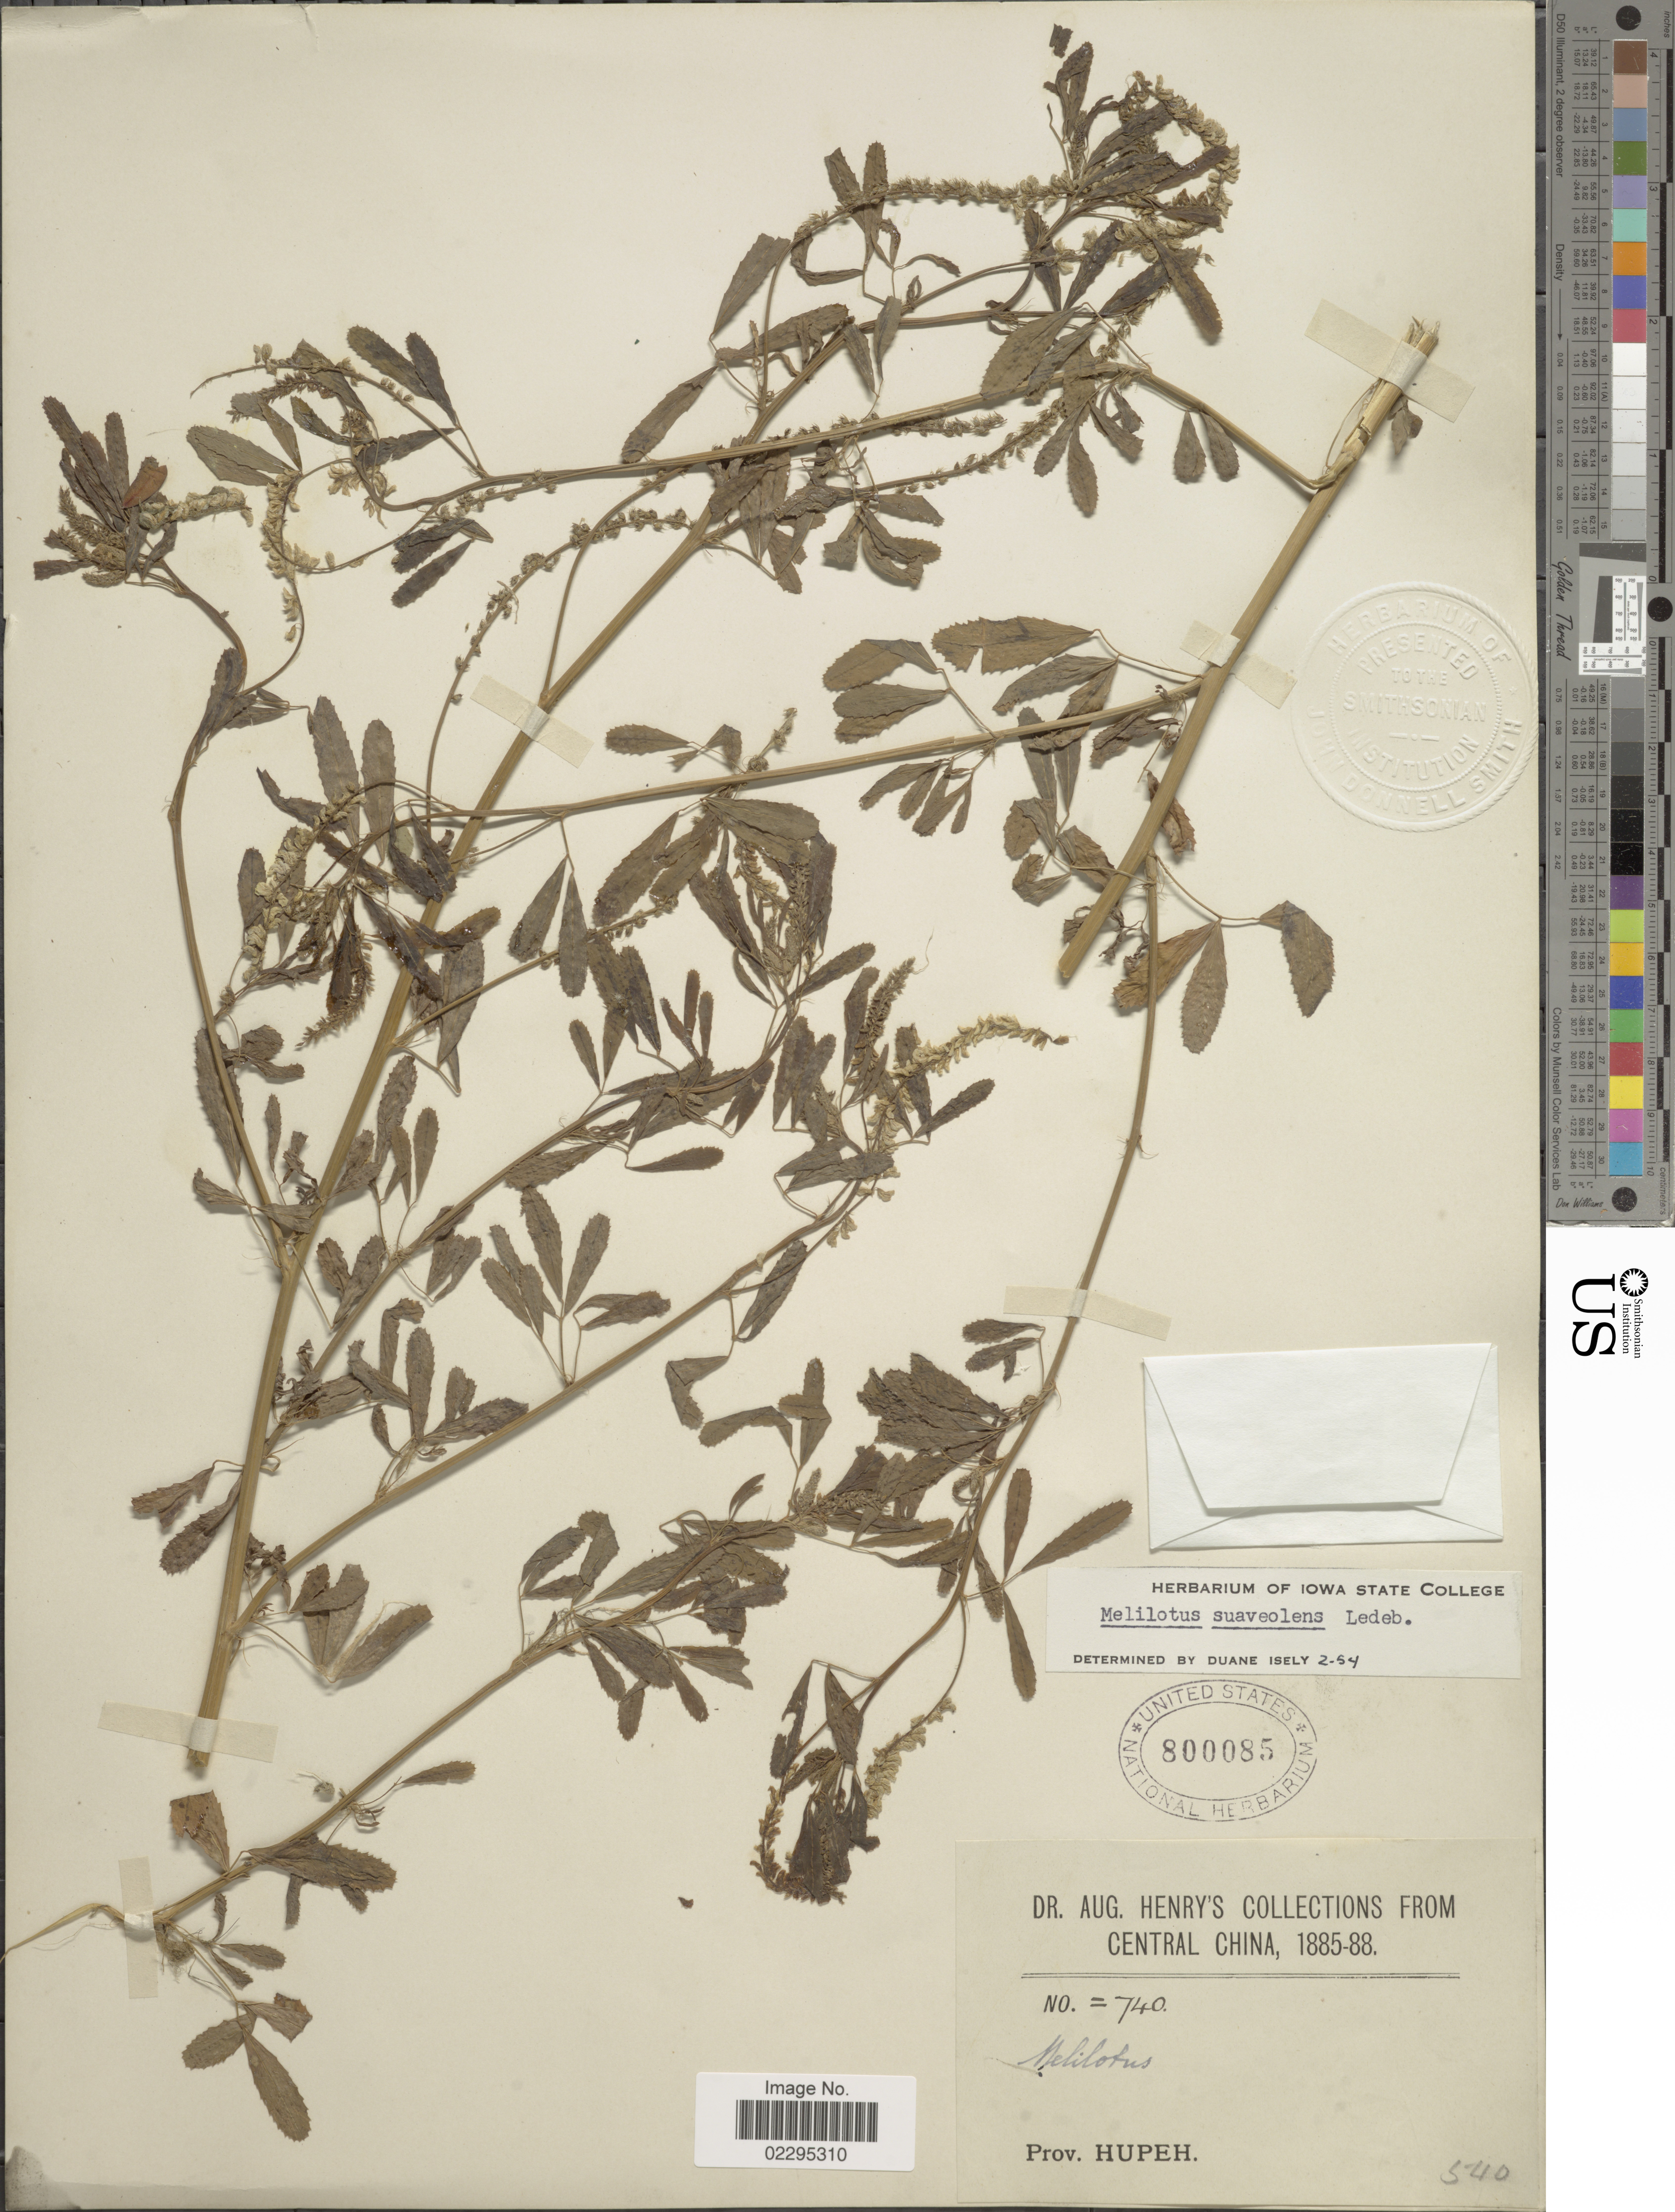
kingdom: Plantae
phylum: Tracheophyta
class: Magnoliopsida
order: Fabales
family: Fabaceae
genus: Melilotus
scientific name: Melilotus suaveolens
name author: Ledeb.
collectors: A. Henry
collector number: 740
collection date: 1885/1888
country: China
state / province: Hubei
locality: Central China, Prov. Hupeh.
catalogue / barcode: US 800085